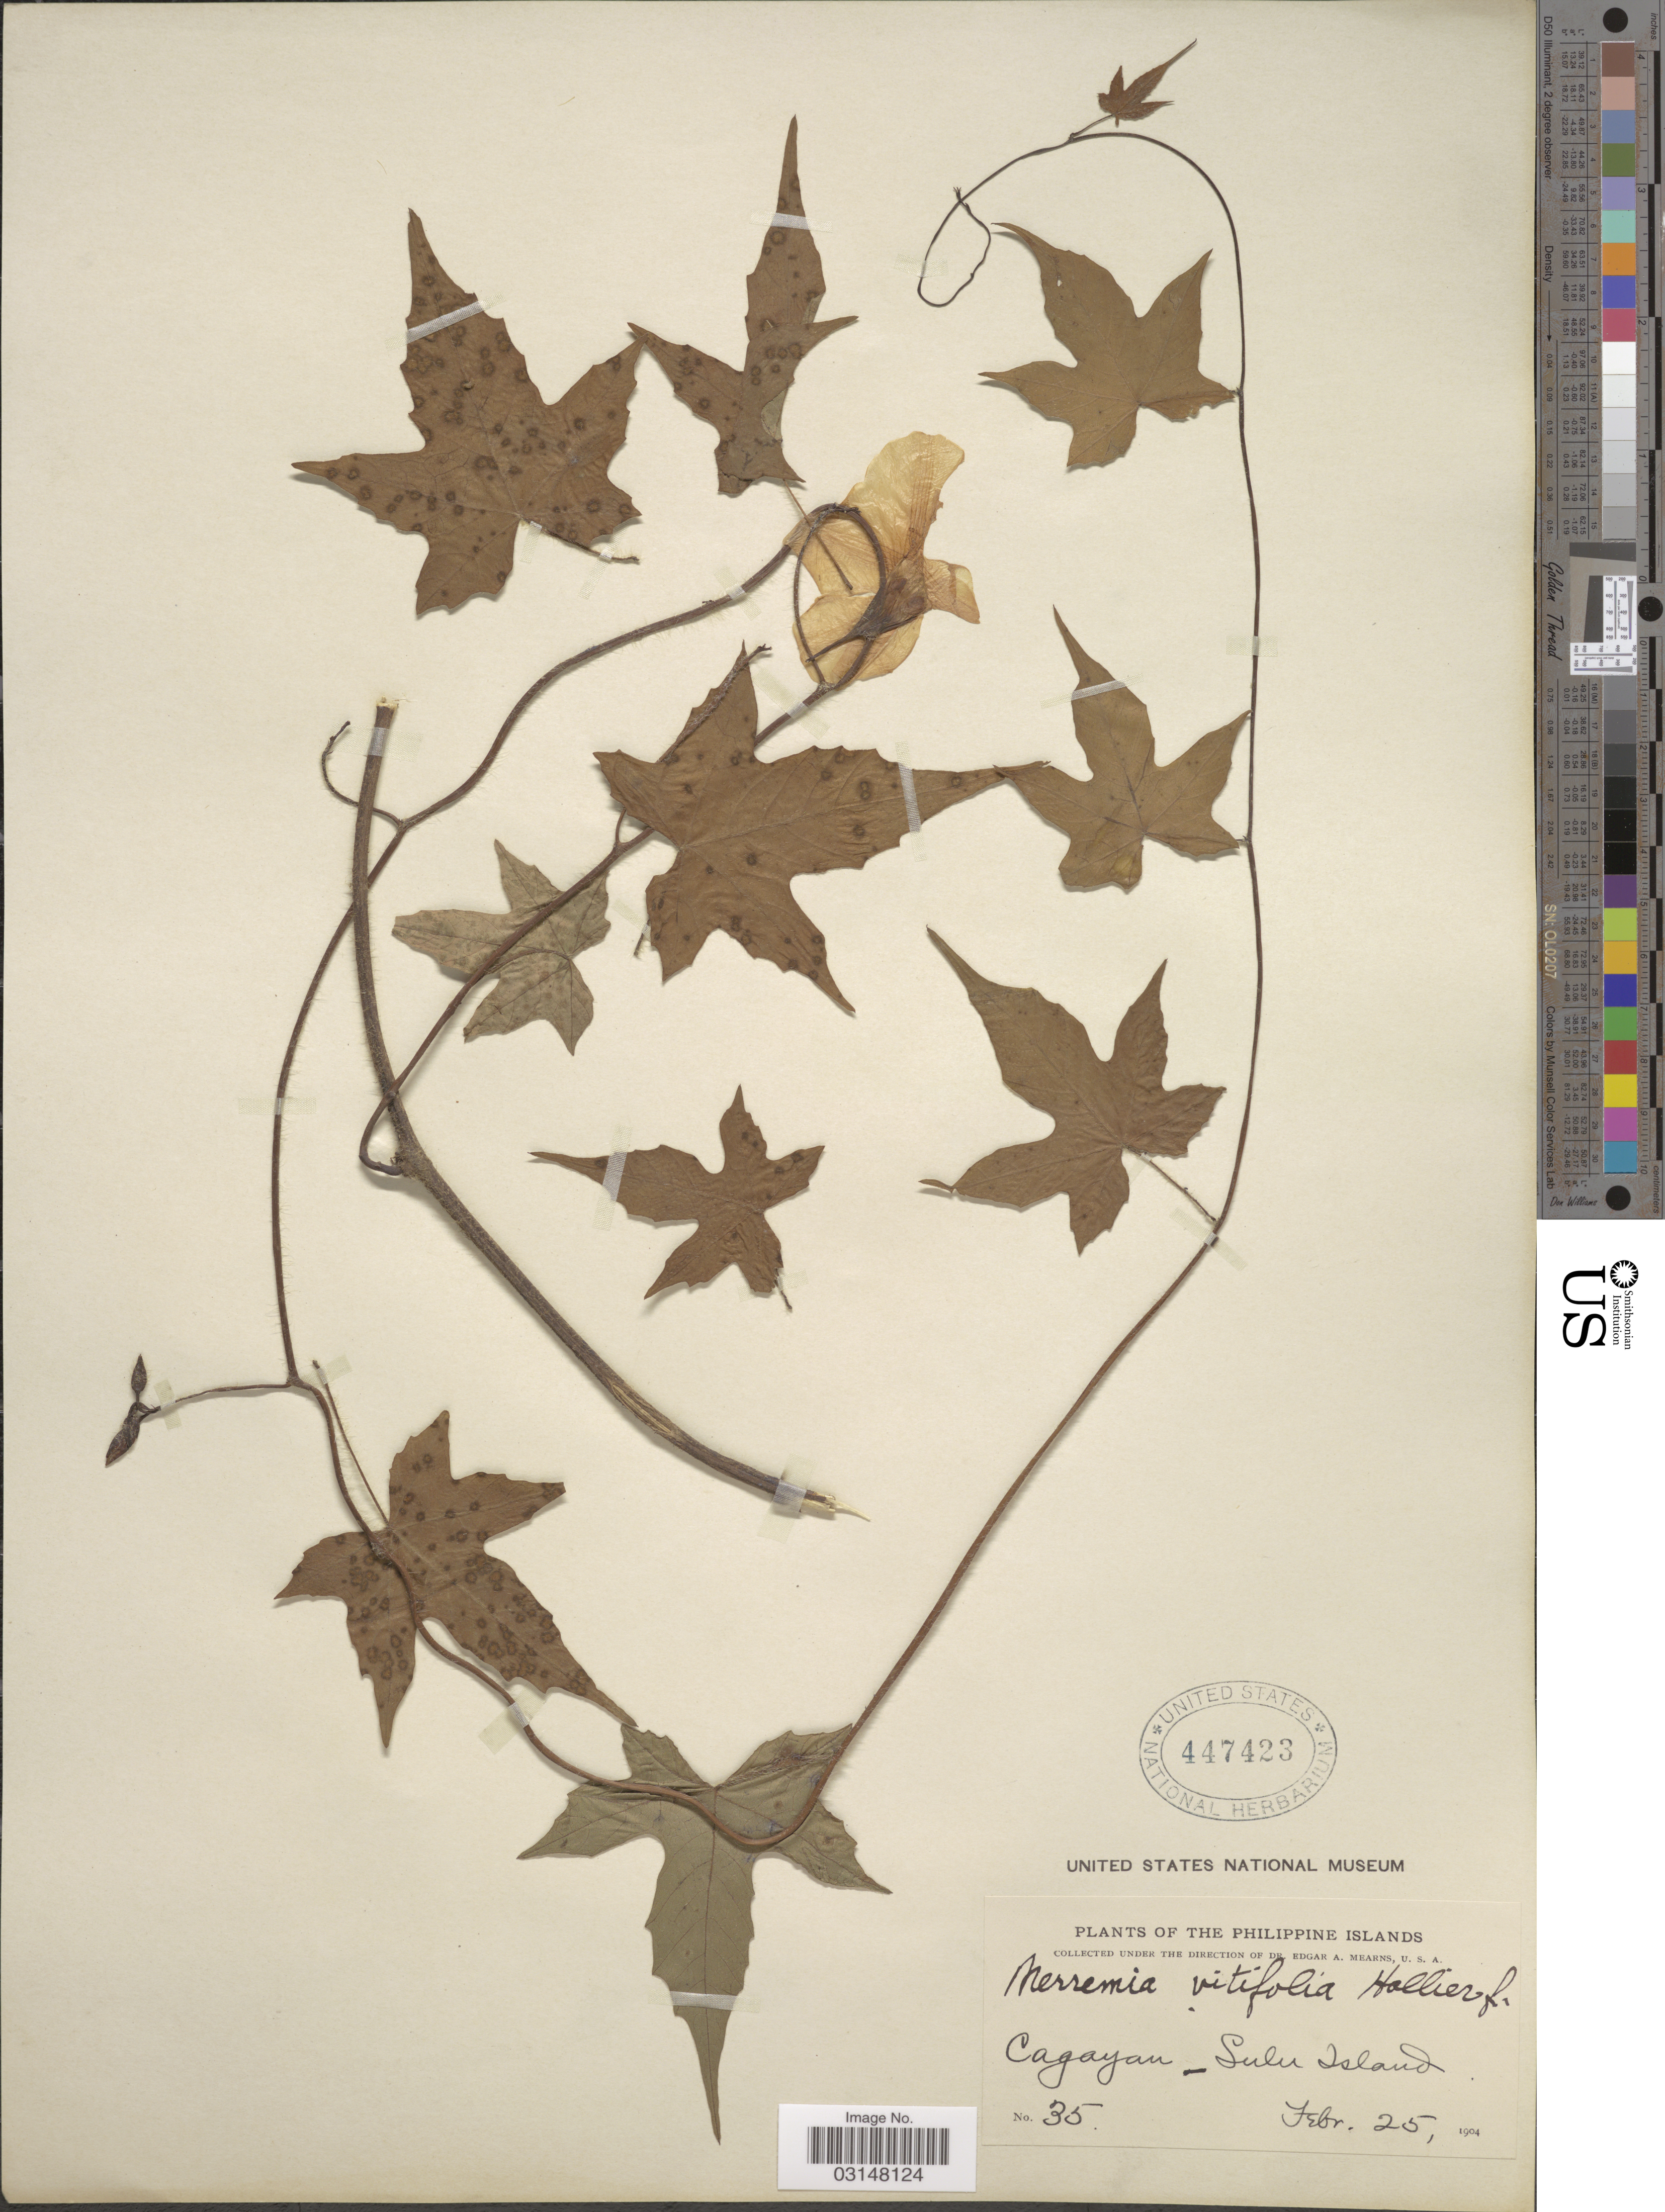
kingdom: Plantae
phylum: Tracheophyta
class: Magnoliopsida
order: Solanales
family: Convolvulaceae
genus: Distimake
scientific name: Distimake vitifolius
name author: (Burm. f.) Pisuttimarn & Petrongari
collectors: E. A. Mearns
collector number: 35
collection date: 1904-02-25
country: Philippines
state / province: Muslim Mindanao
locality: Cagayan - Sulu Island.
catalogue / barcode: US 447423